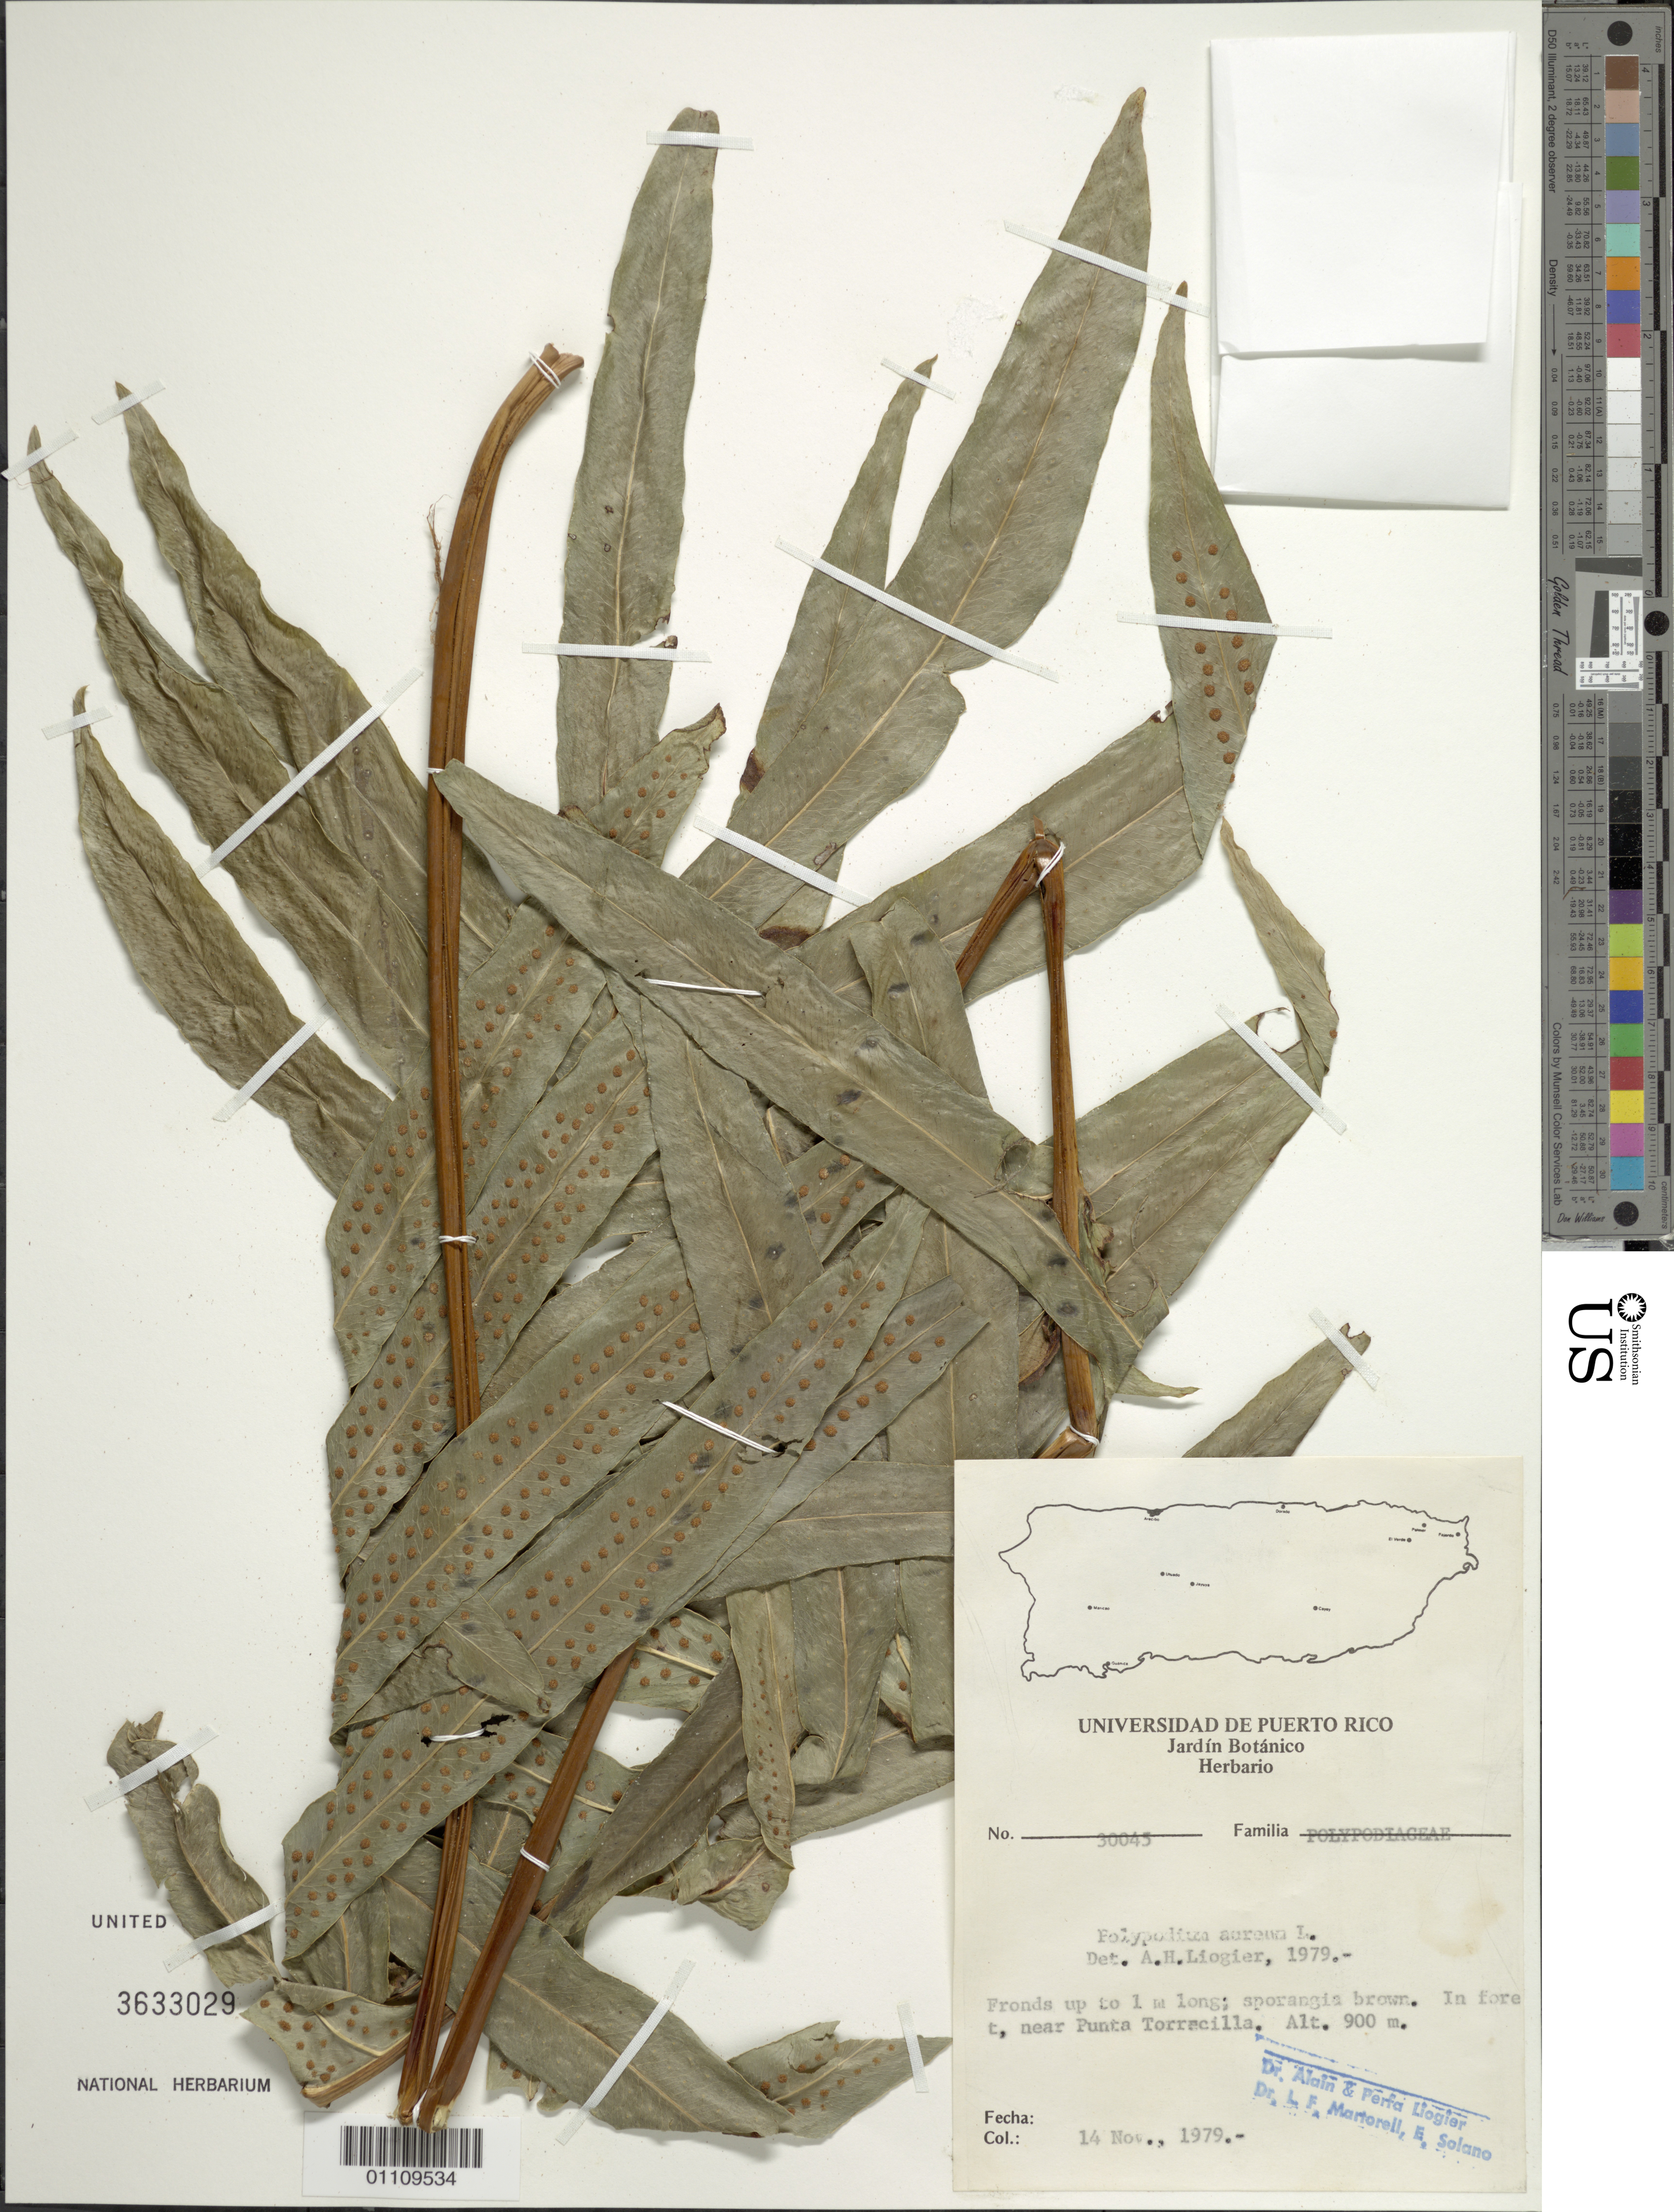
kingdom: Plantae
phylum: Tracheophyta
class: Polypodiopsida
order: Polypodiales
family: Polypodiaceae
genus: Phlebodium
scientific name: Phlebodium aureum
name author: (L.) J. Sm.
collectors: A. H. Liogier, M. P. Liogier, L. Martorell & E. Solano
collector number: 30045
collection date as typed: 14 Nov 1979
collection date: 1979-11-14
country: Puerto Rico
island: Puerto Rico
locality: Punta Torrecilla, near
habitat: In forest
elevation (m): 900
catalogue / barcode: US 3633029